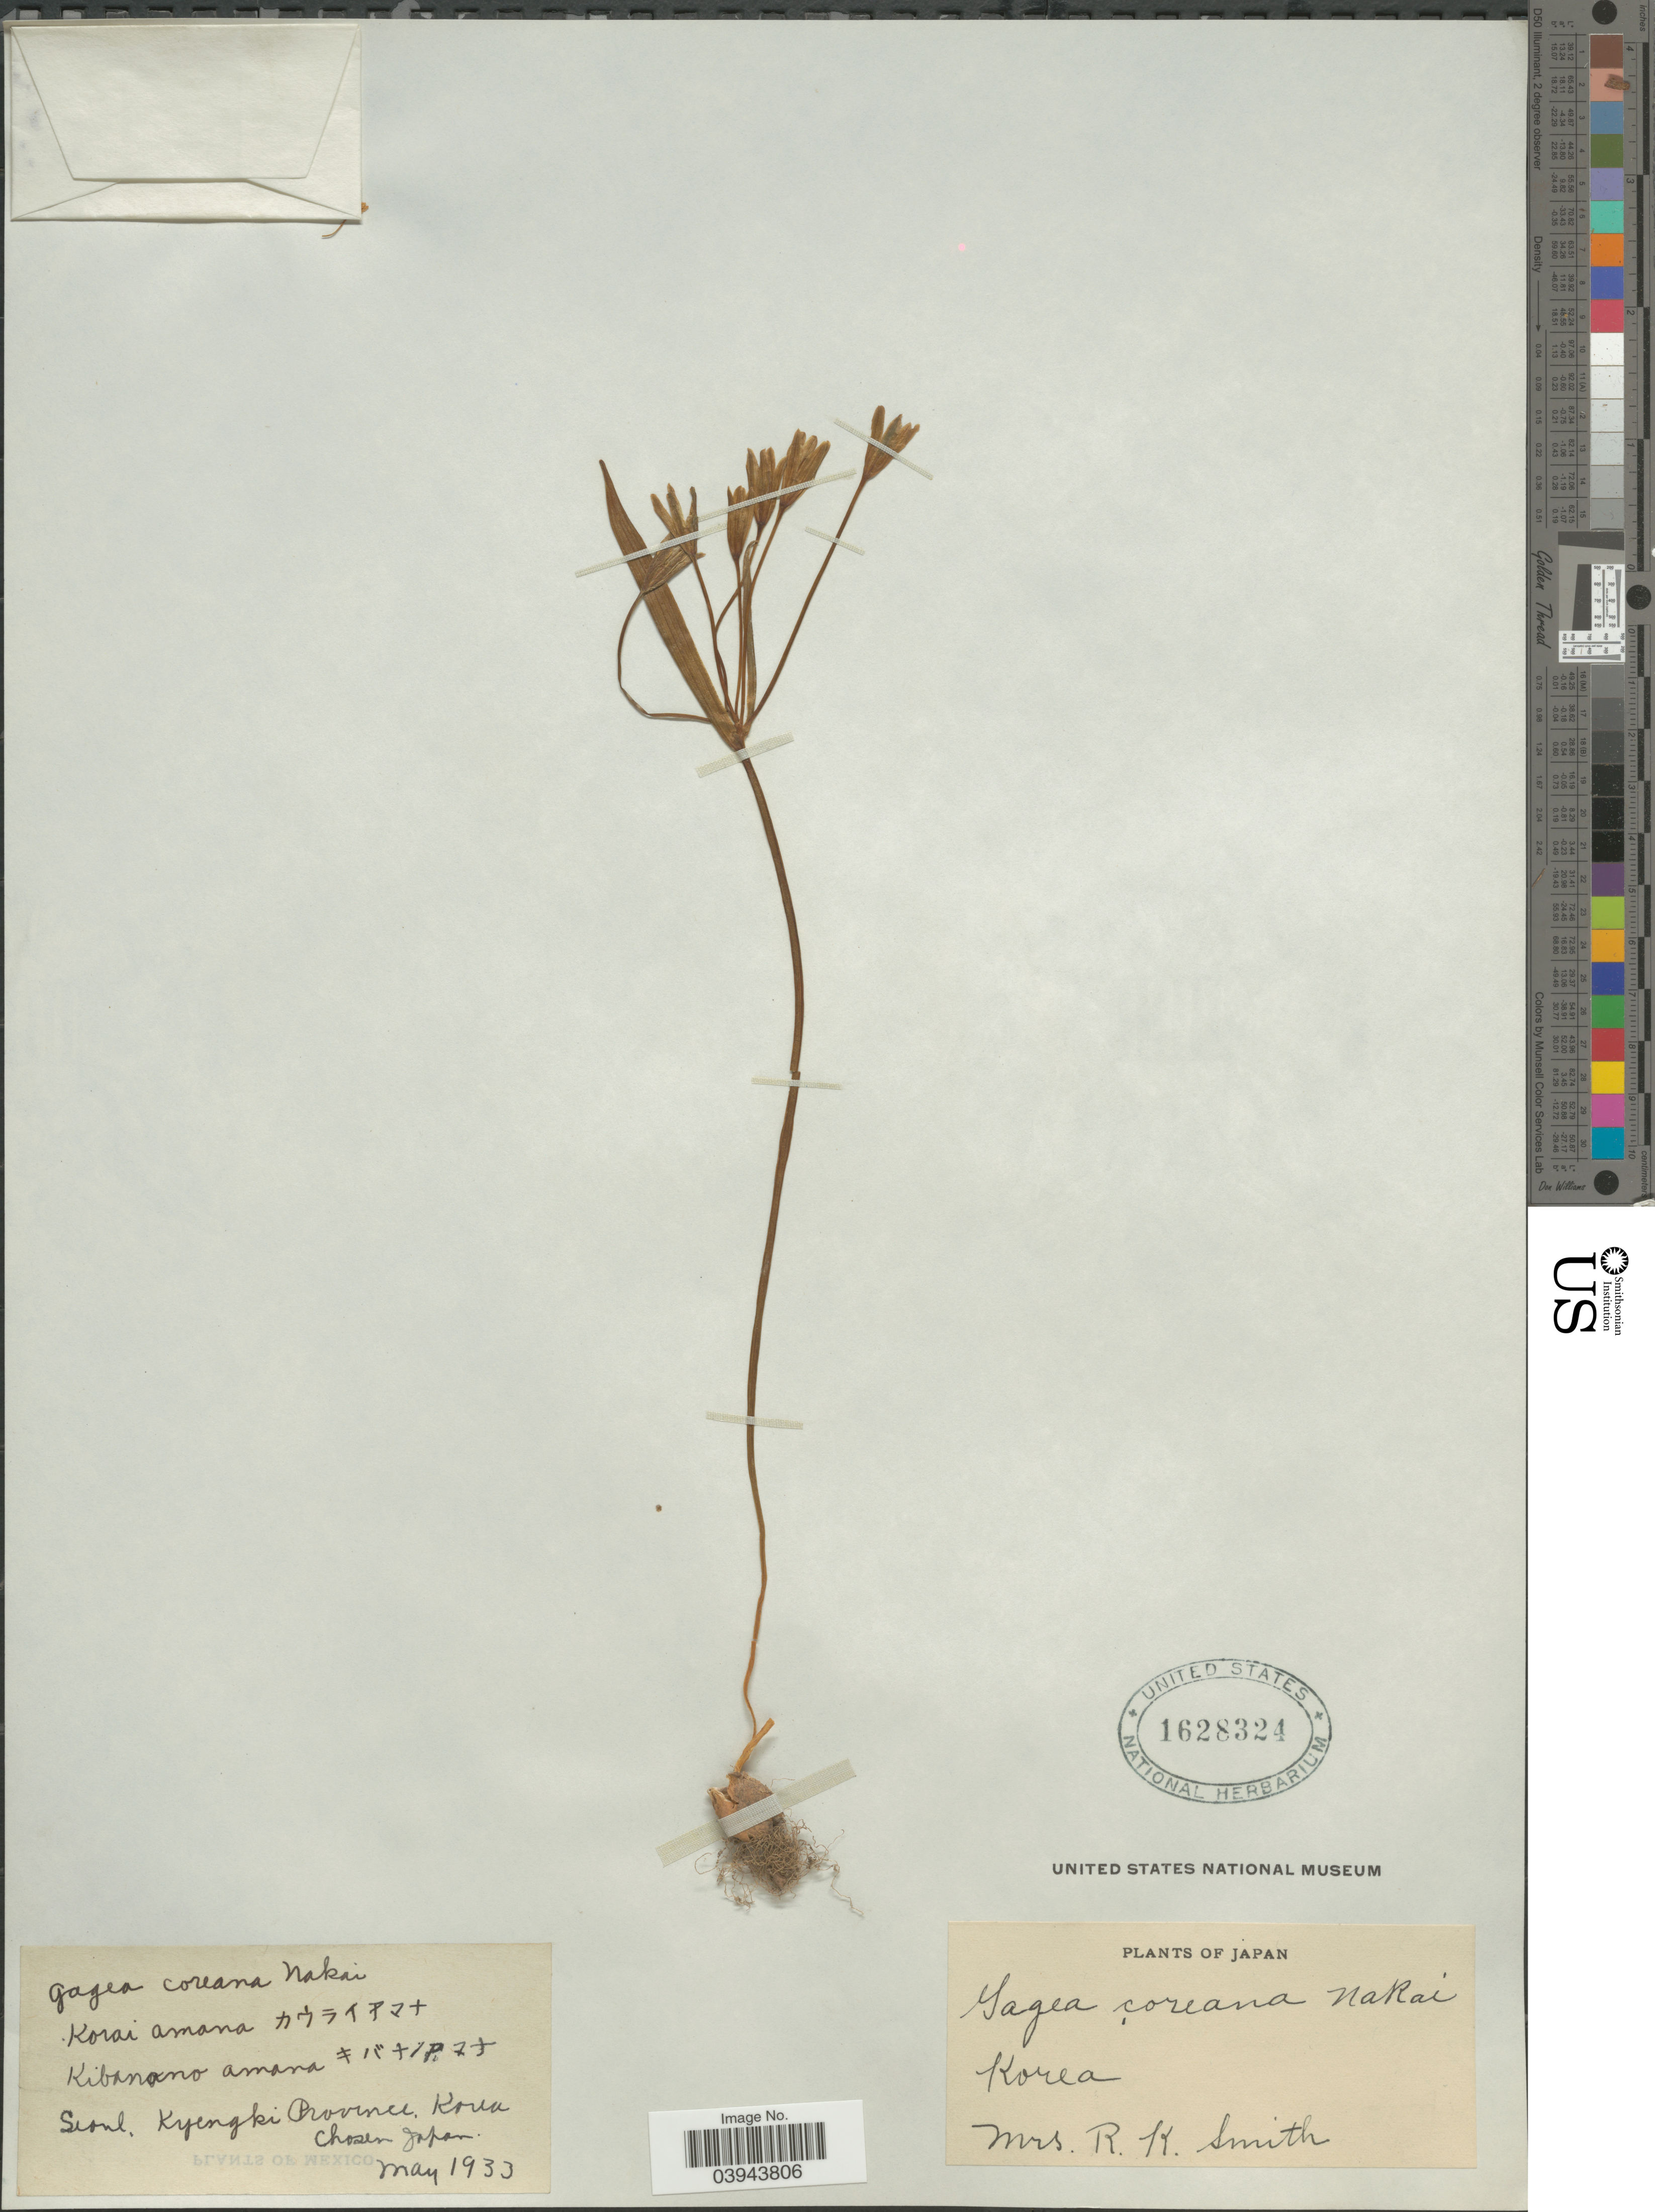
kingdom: Plantae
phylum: Tracheophyta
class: Liliopsida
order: Liliales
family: Liliaceae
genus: Gagea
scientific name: Gagea coreana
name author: H. Lév.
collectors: Mrs. R. K. Smith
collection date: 1933-05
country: South Korea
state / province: Seoul Special City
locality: Seoul, Kyengki Province.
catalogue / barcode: US 1628324